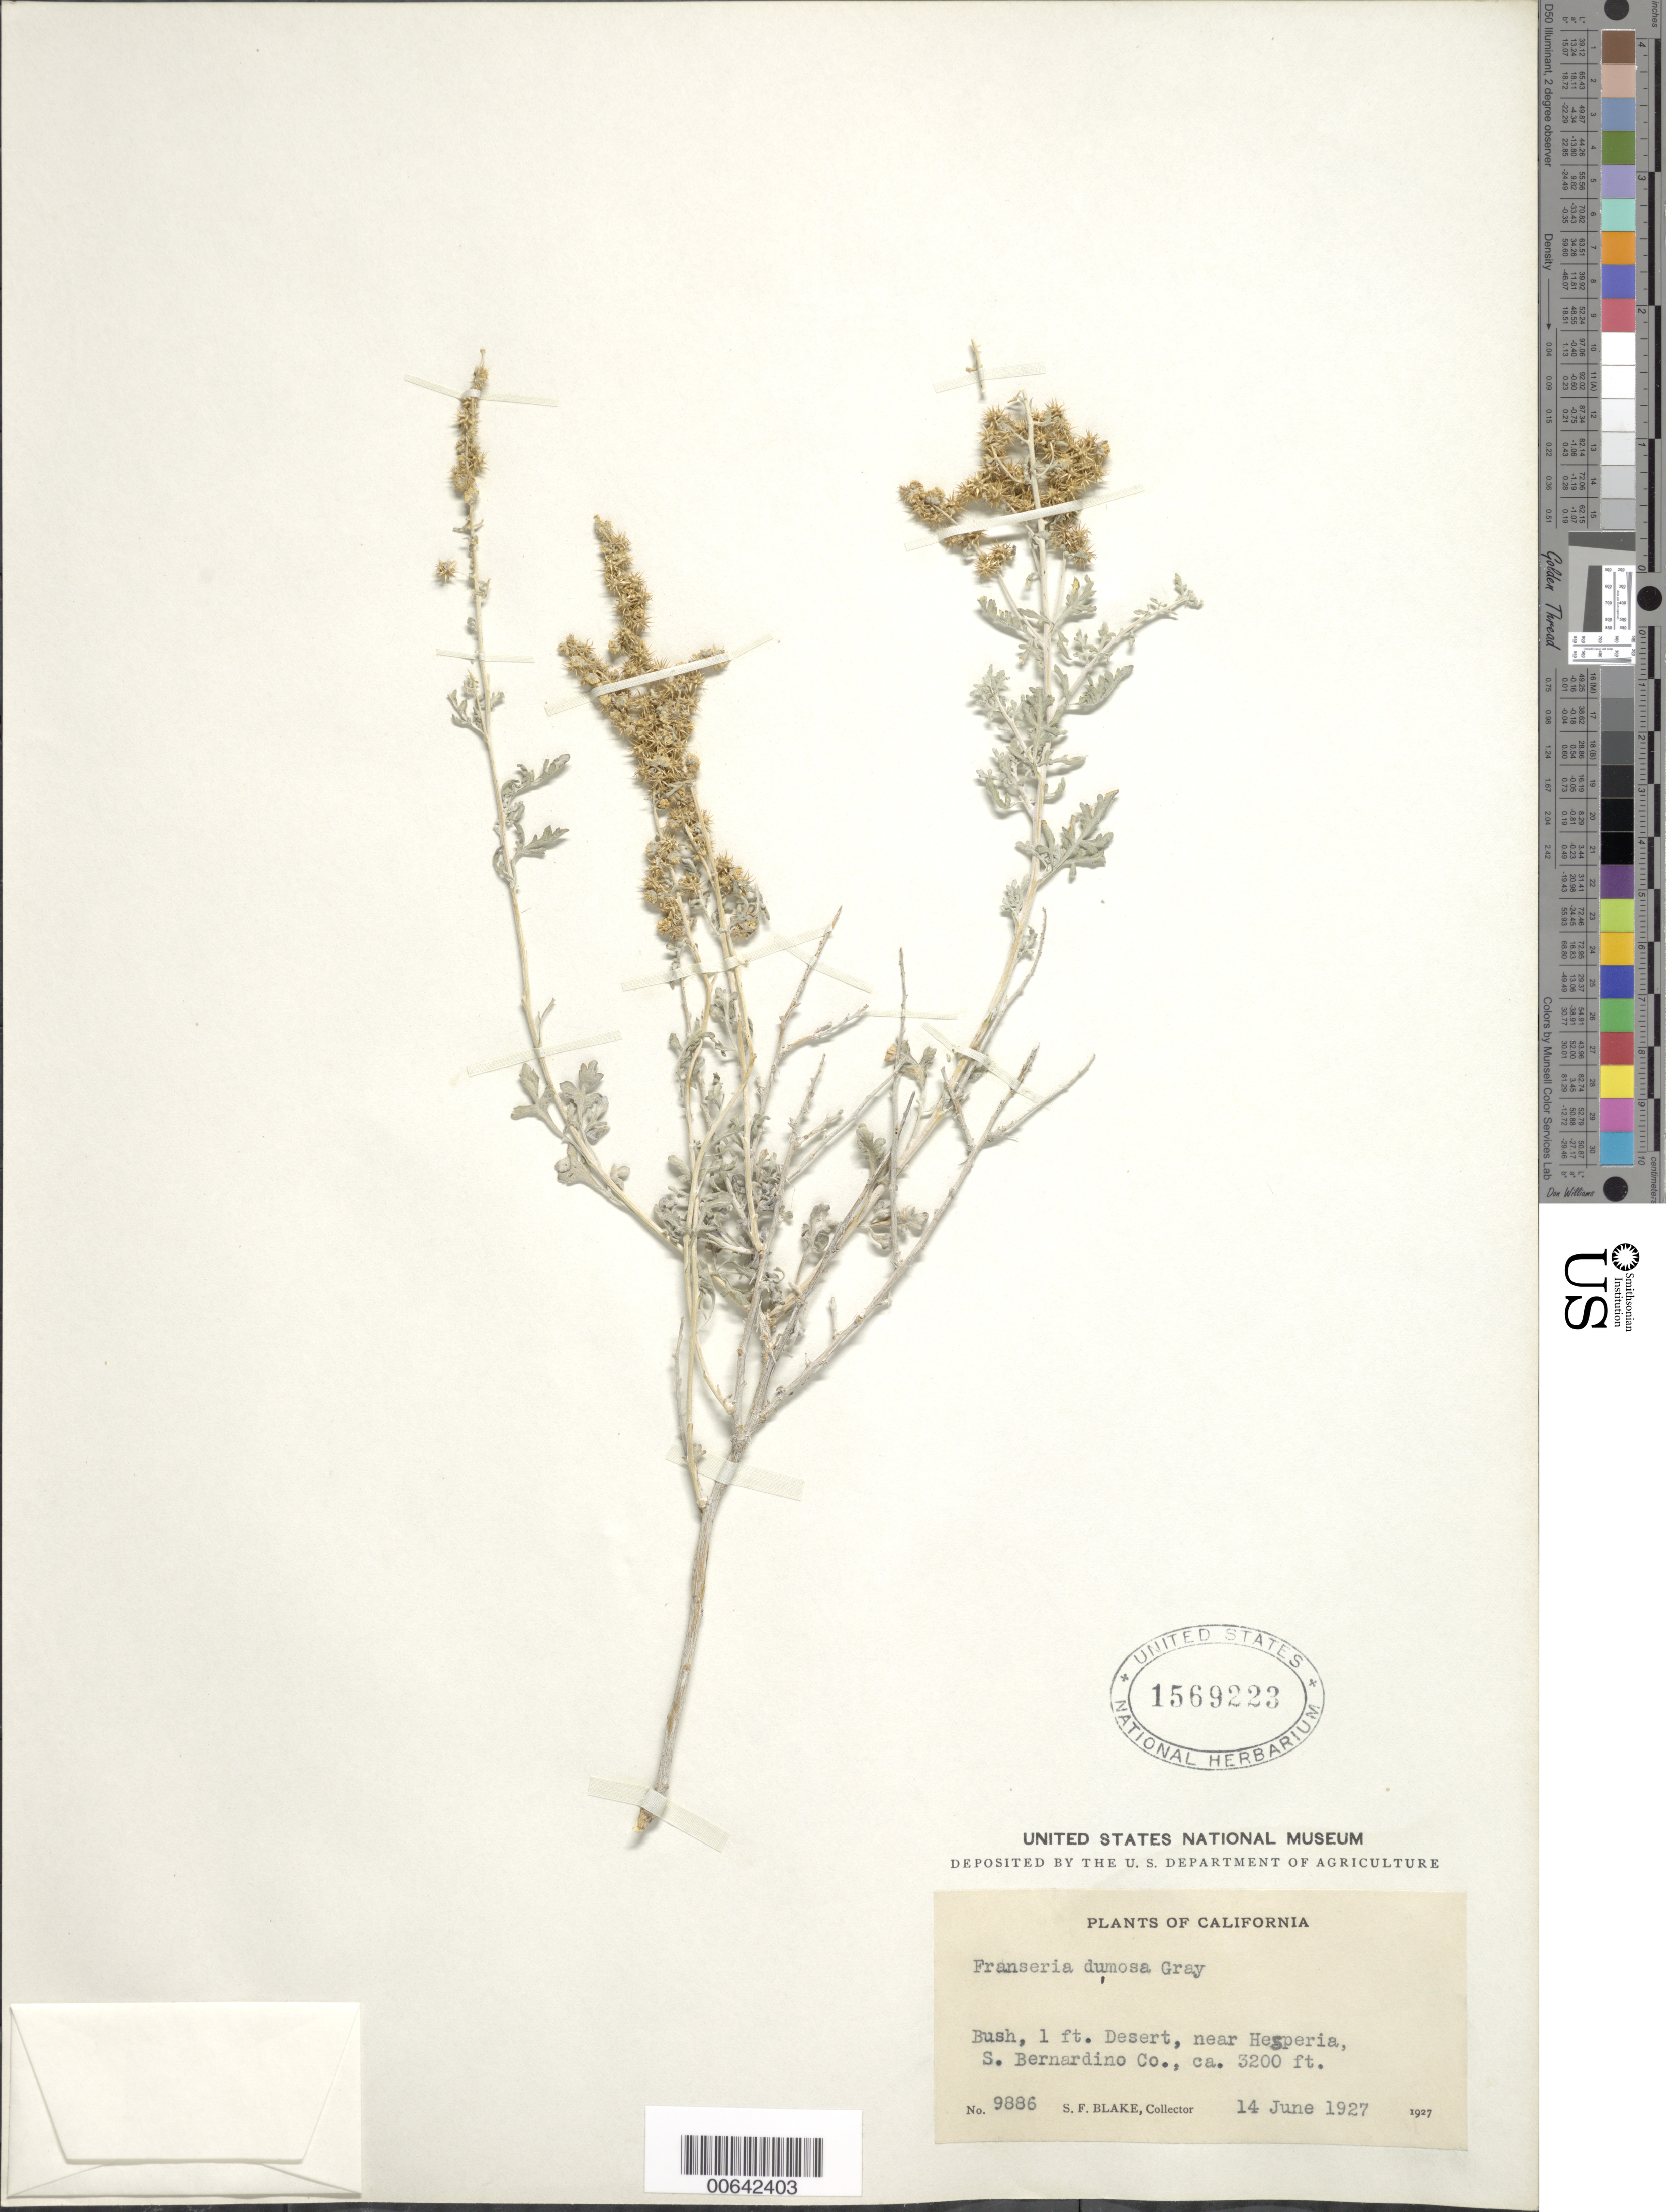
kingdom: Plantae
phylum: Tracheophyta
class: Magnoliopsida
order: Asterales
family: Asteraceae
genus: Franseria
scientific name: Franseria dumosa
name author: A. Gray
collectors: S. Blake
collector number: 9886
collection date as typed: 14 Jun 1927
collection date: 1927-06-14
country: United States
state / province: California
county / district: San Bernardino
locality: Near Hesperia.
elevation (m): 975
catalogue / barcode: US 1569223